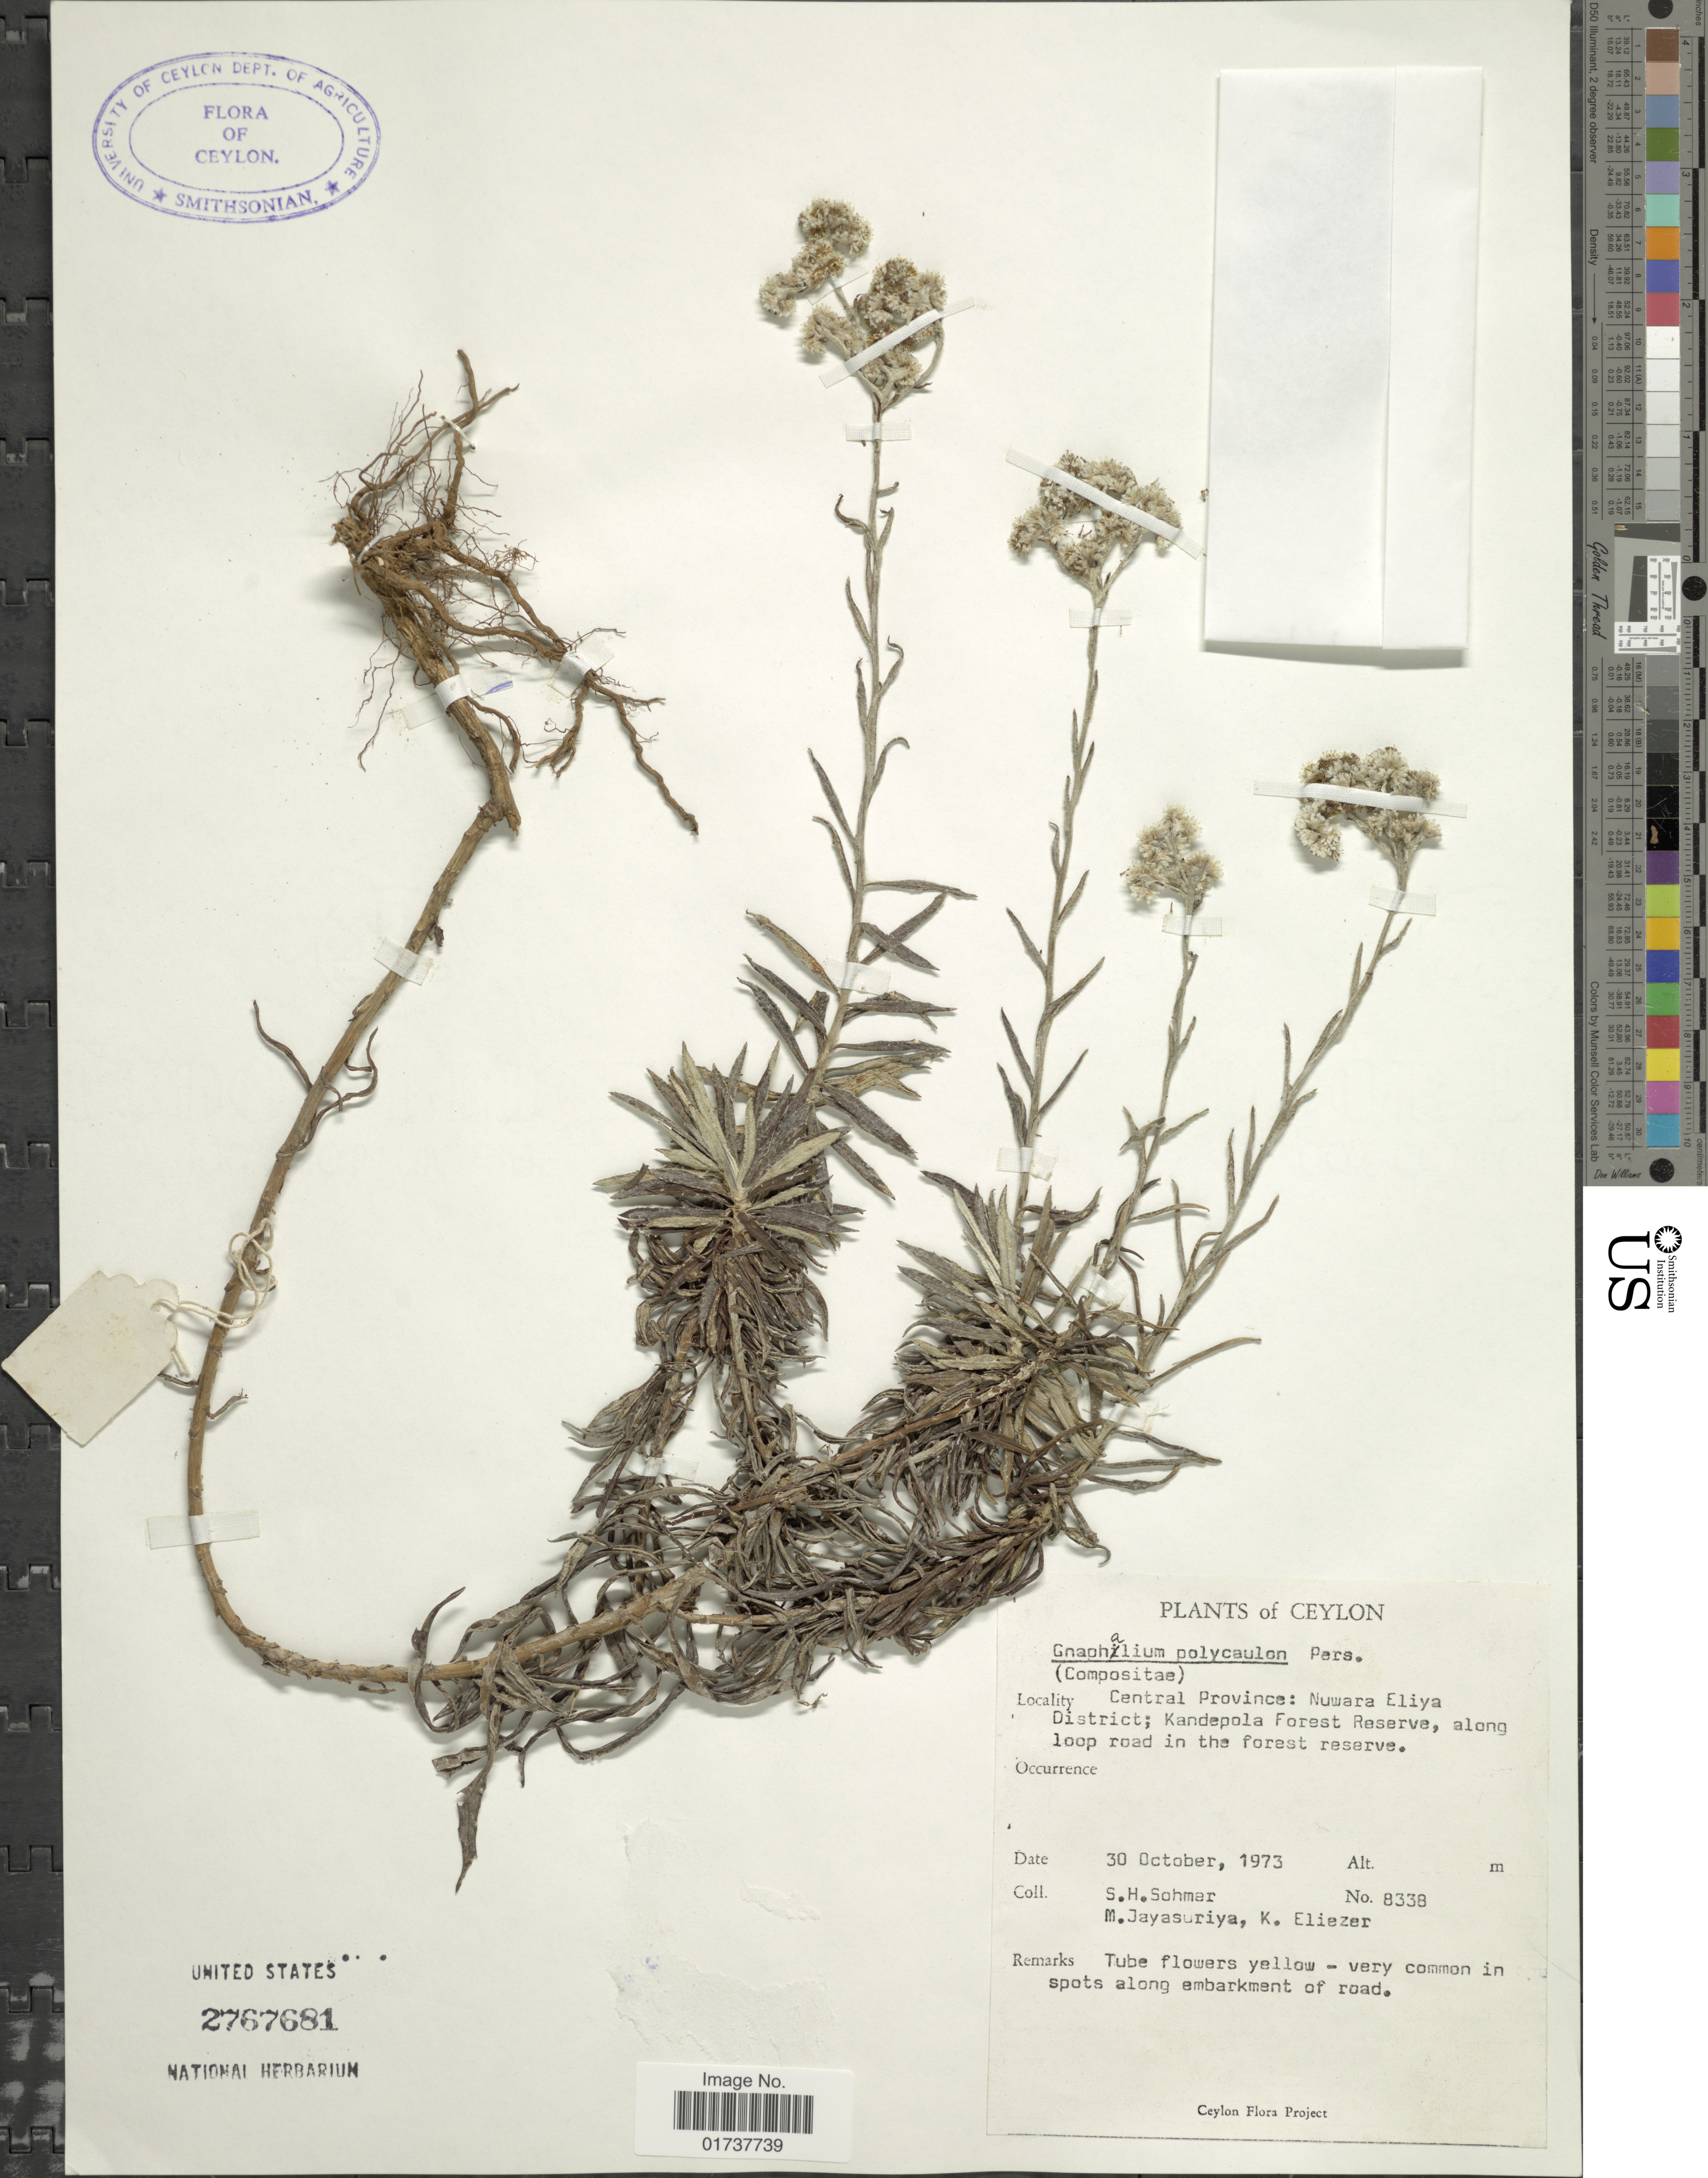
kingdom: Plantae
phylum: Tracheophyta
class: Magnoliopsida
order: Asterales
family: Asteraceae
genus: Gnaphalium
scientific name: Gnaphalium sp.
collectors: S. H. Sohmer, M. Jayasuriya & K. Eliezer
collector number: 8338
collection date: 1973-10-30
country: Sri Lanka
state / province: Central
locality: Nuwara Eliya District; Kandepola Forest Reserve, along loop road in the forest reserve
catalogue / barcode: US 2767681